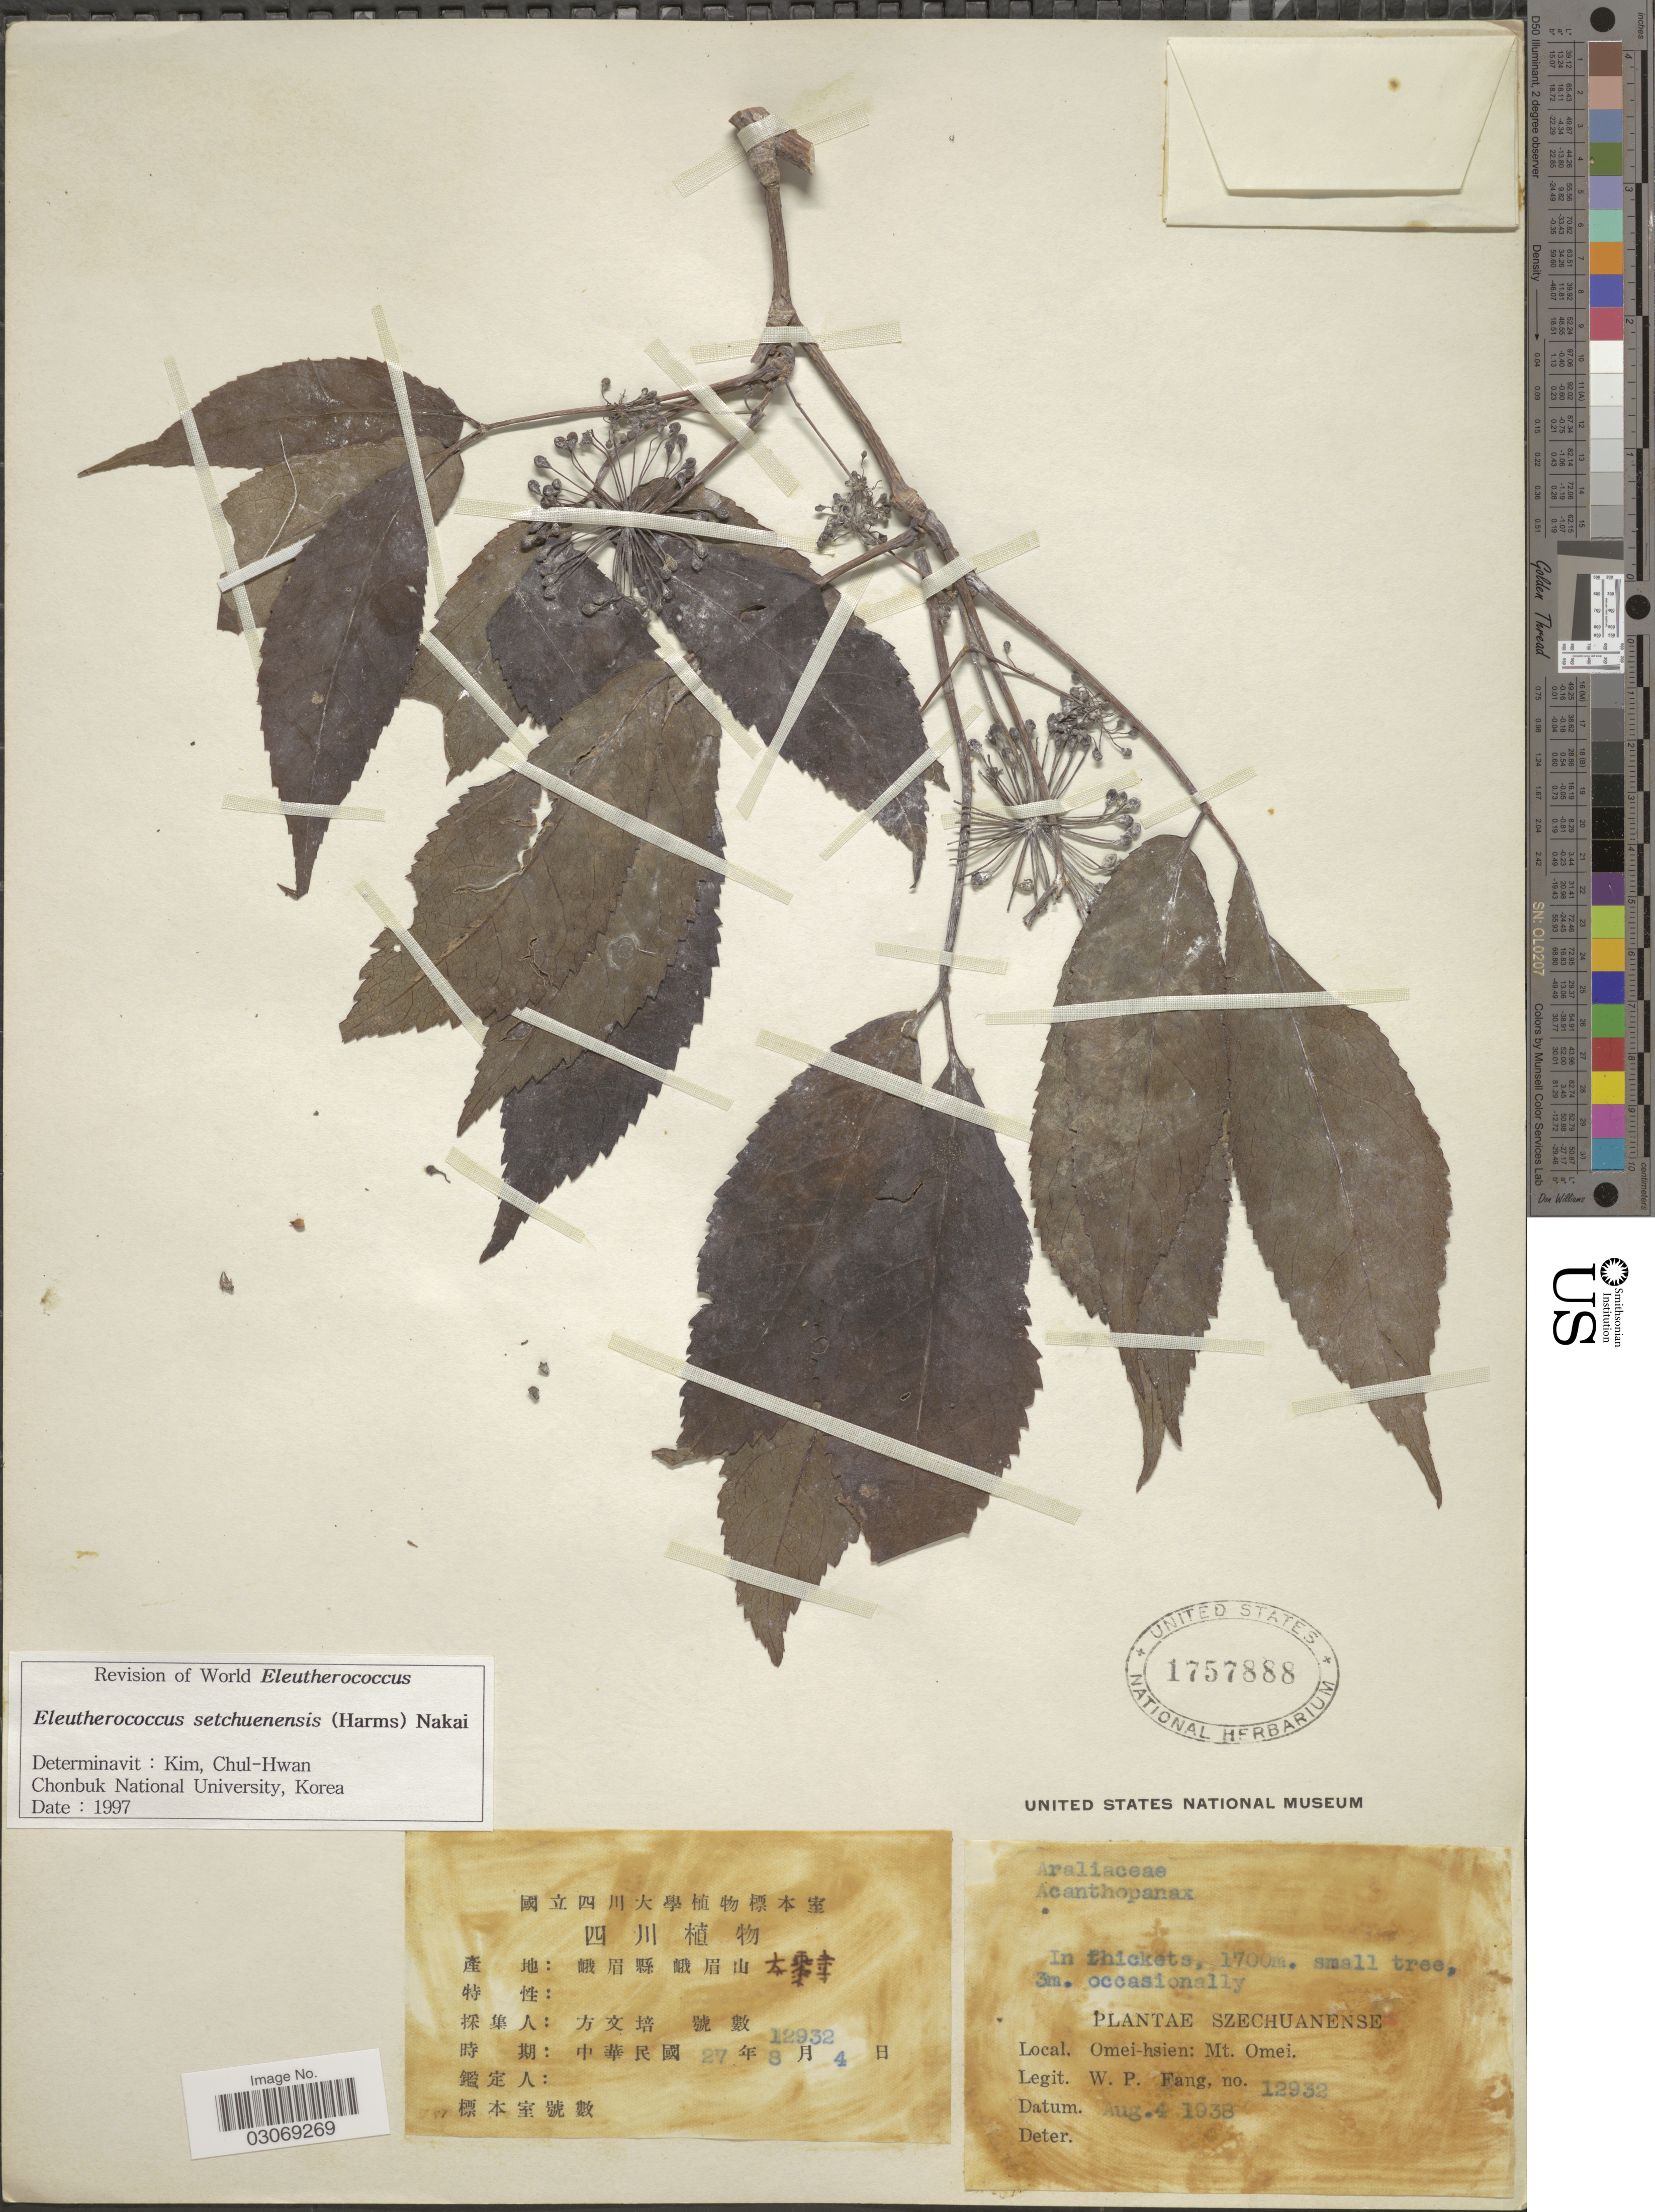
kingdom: Plantae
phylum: Tracheophyta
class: Magnoliopsida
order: Apiales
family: Araliaceae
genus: Eleutherococcus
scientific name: Eleutherococcus setchuenensis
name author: (Harms) Nakai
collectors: W. P. Fang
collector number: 12932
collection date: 1938-08-04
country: China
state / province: Sichuan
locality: Szechuanense. Omei-hsien: Mt. Omei.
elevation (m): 1700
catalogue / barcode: US 1757888